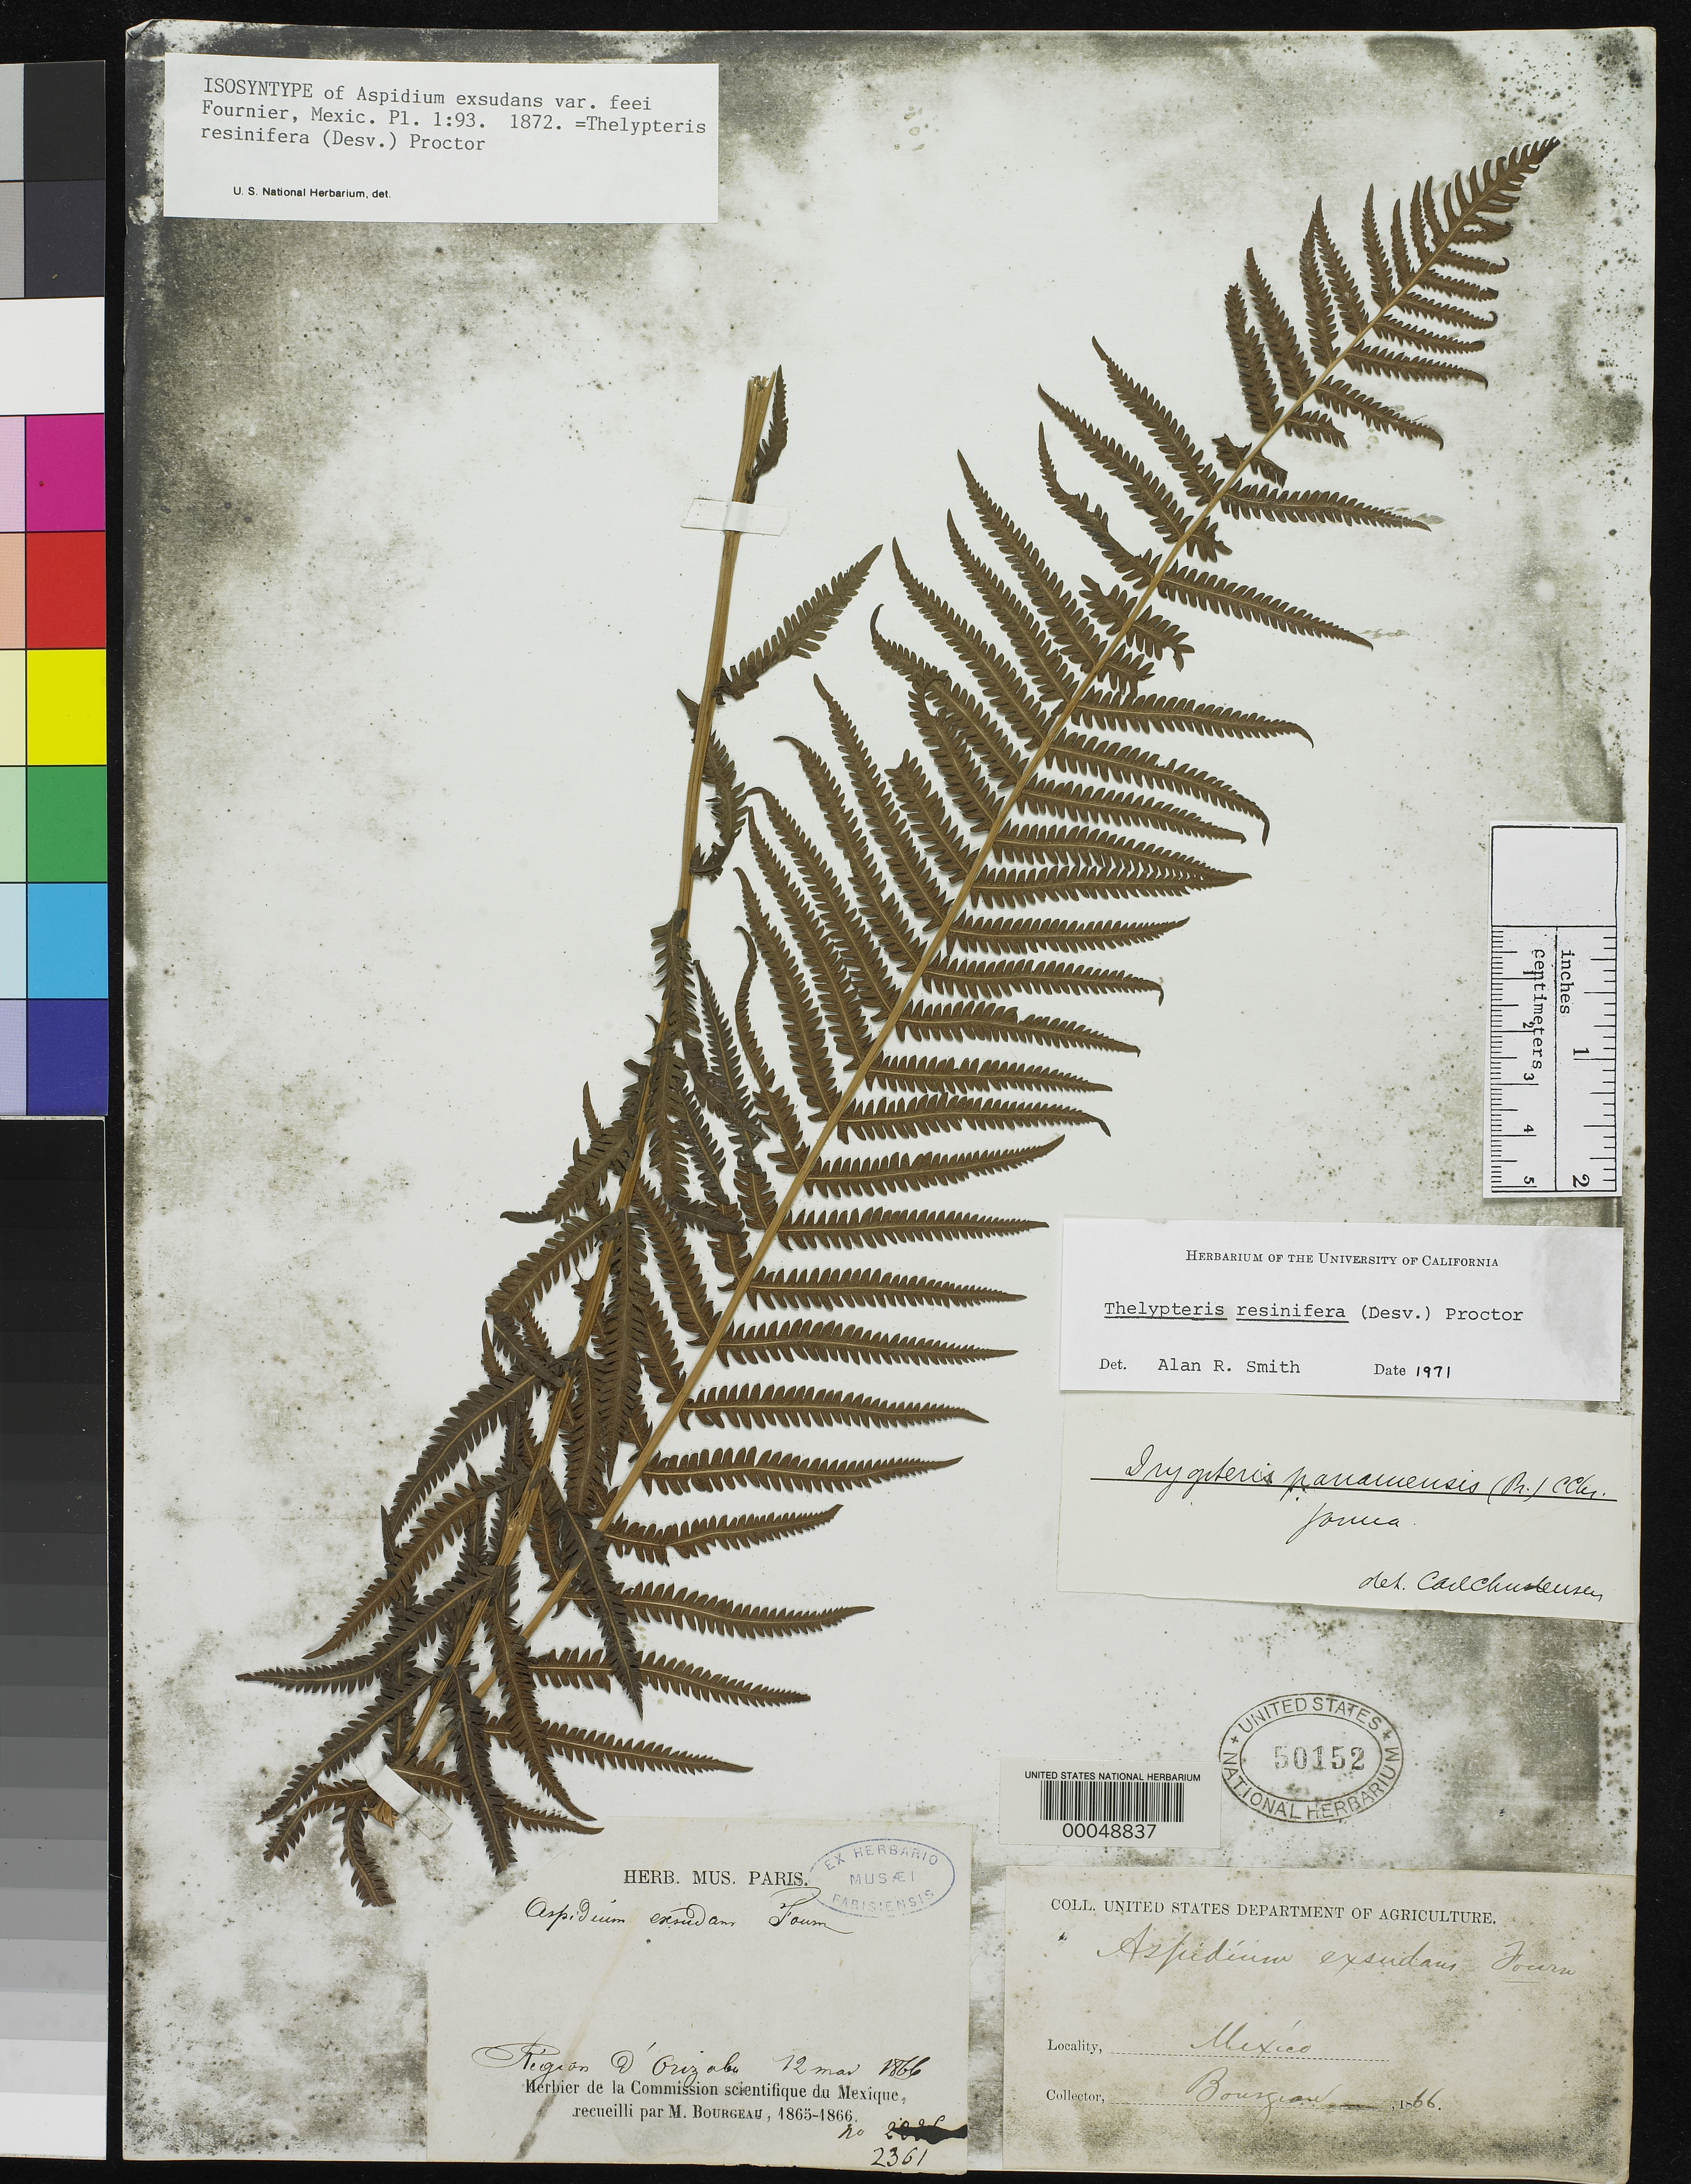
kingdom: Plantae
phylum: Tracheophyta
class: Polypodiopsida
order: Polypodiales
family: Tectariaceae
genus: Aspidium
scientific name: Aspidium exsudans var. feei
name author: E. Fourn.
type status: Isosyntype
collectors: E. Bourgeau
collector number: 2361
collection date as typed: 12 Mar 1866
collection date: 1866-03-12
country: Mexico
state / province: Veracruz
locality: Regio d'Orizaba.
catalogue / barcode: US 50152